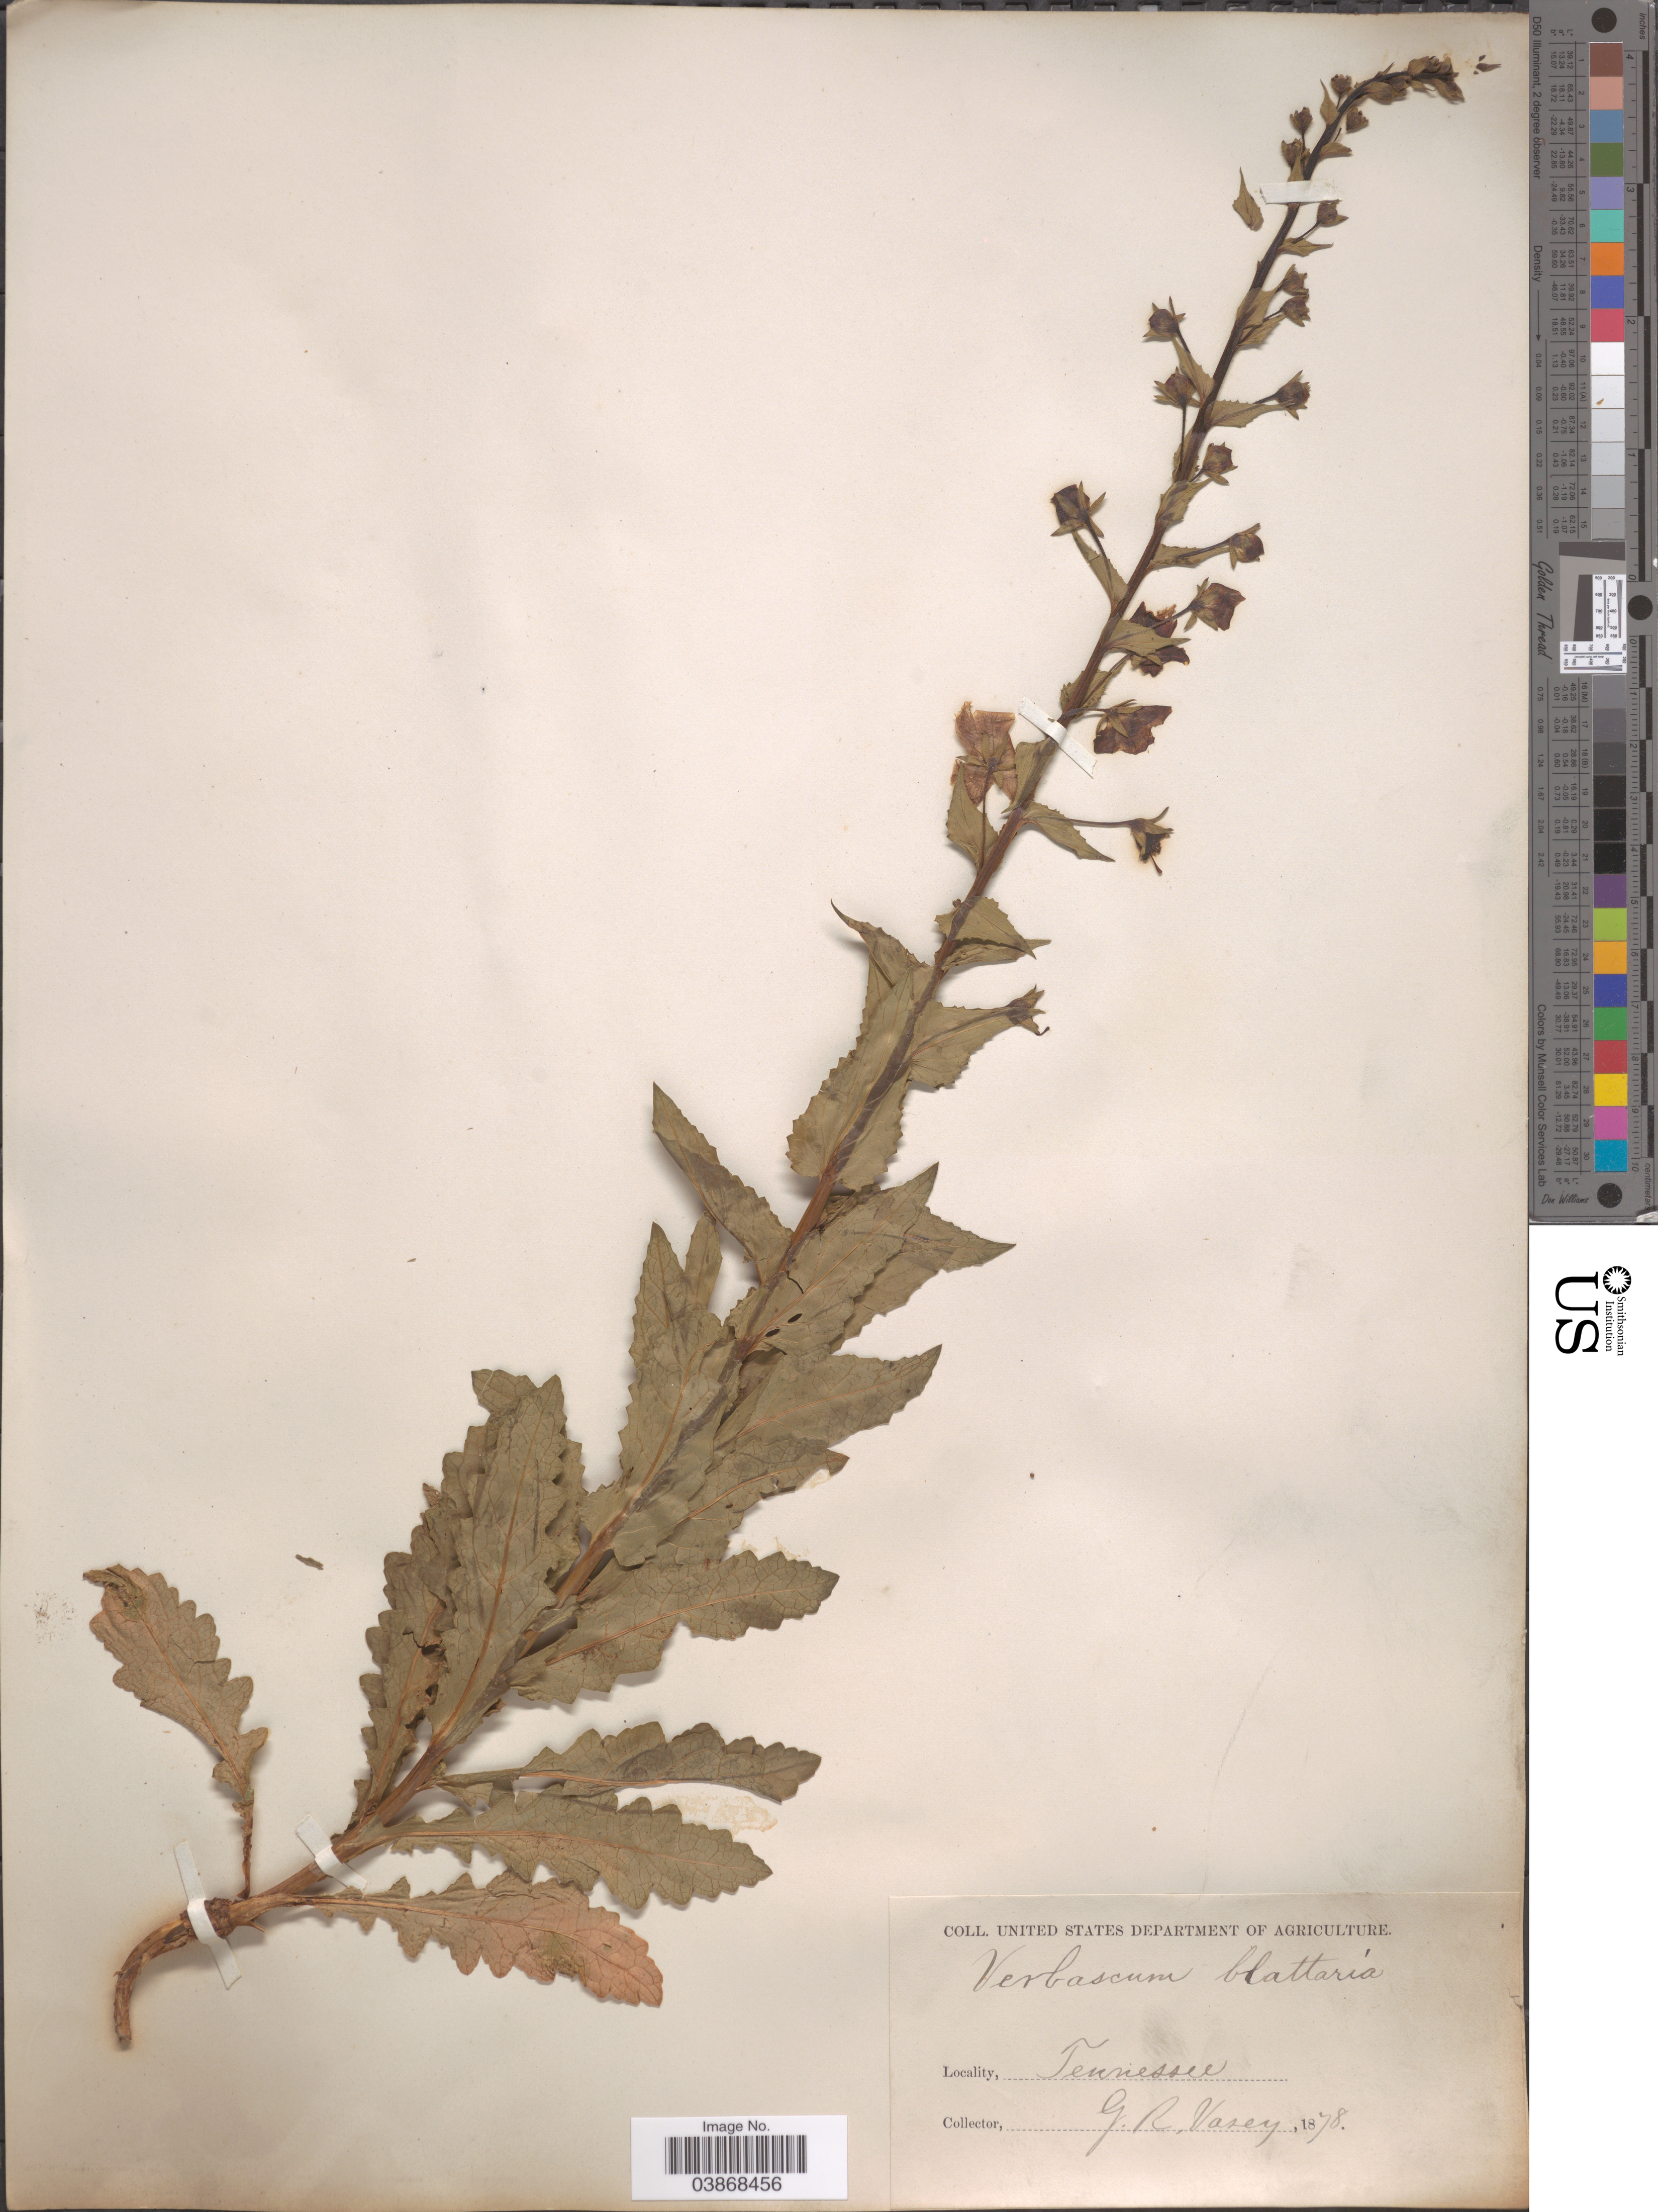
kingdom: Plantae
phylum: Tracheophyta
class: Magnoliopsida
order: Lamiales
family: Scrophulariaceae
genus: Verbascum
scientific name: Verbascum blattaria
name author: L.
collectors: G. R. Vasey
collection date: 1878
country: United States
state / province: Tennessee